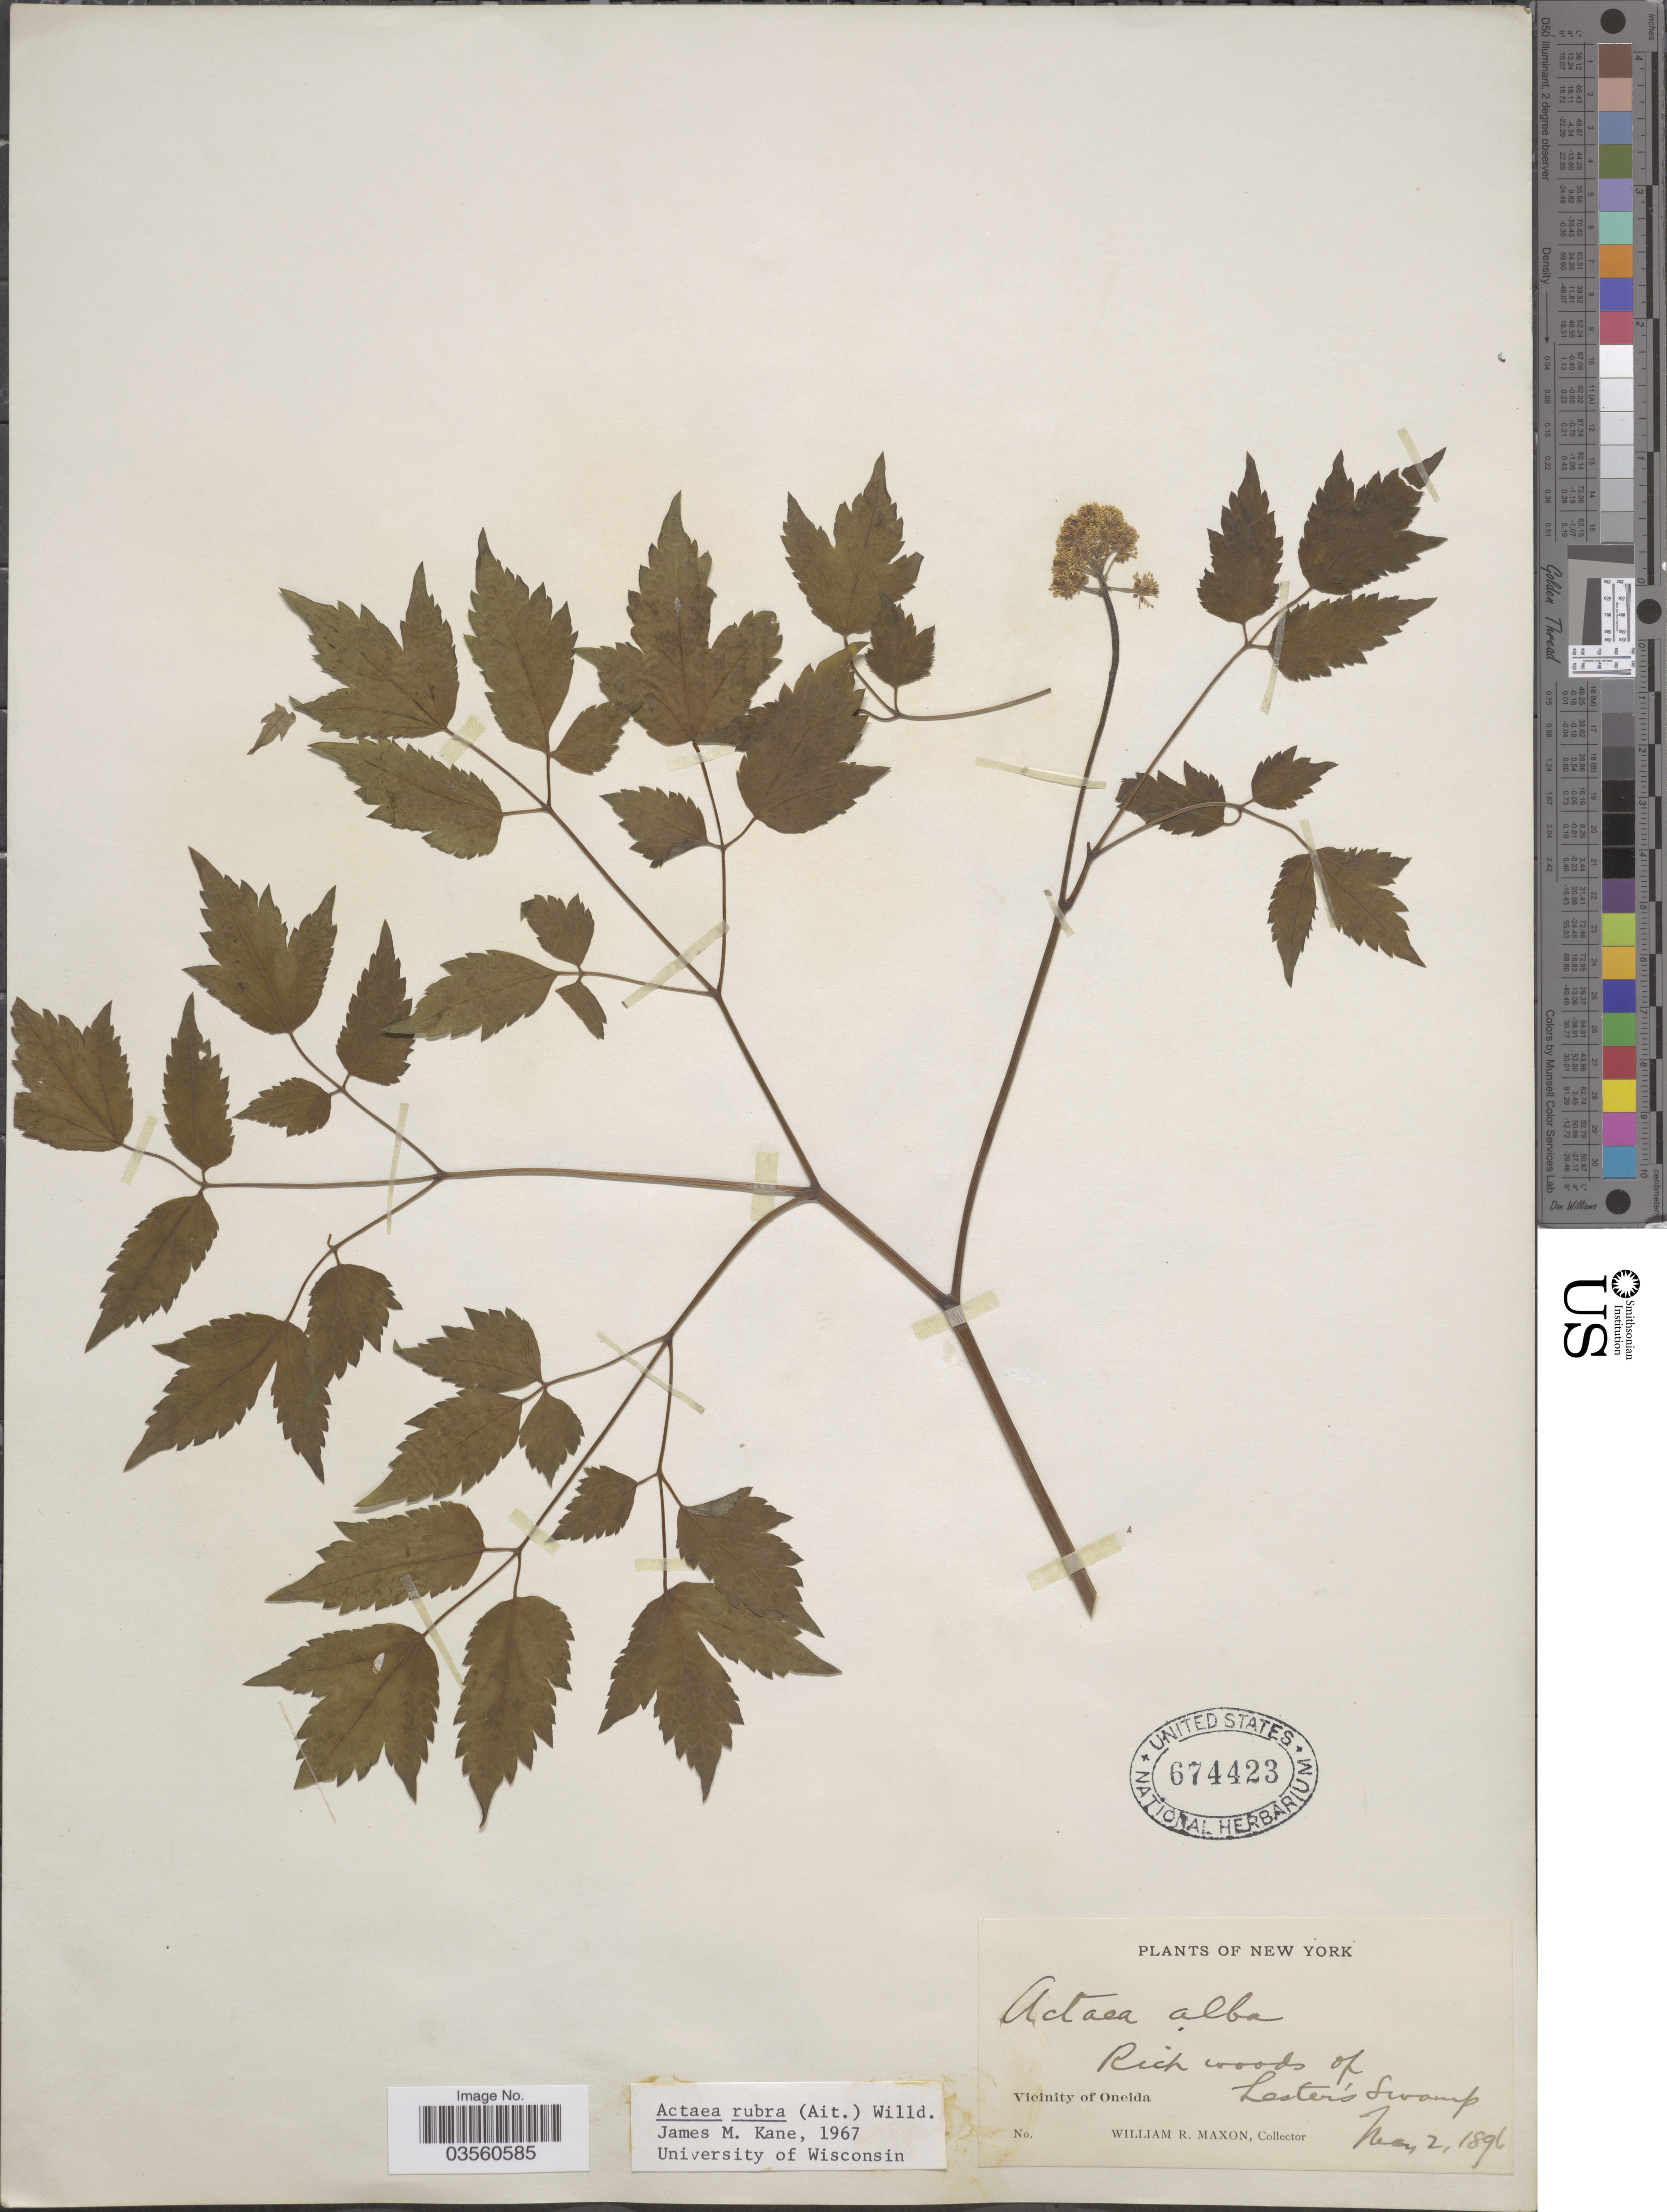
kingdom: Plantae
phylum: Tracheophyta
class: Magnoliopsida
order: Ranunculales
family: Ranunculaceae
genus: Actaea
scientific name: Actaea rubra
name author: (Aiton) Willd.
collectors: W. R. Maxon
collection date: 1896-05-02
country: United States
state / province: New York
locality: Vicinity of Oneida. Lester's Swamp.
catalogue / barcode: US 674423